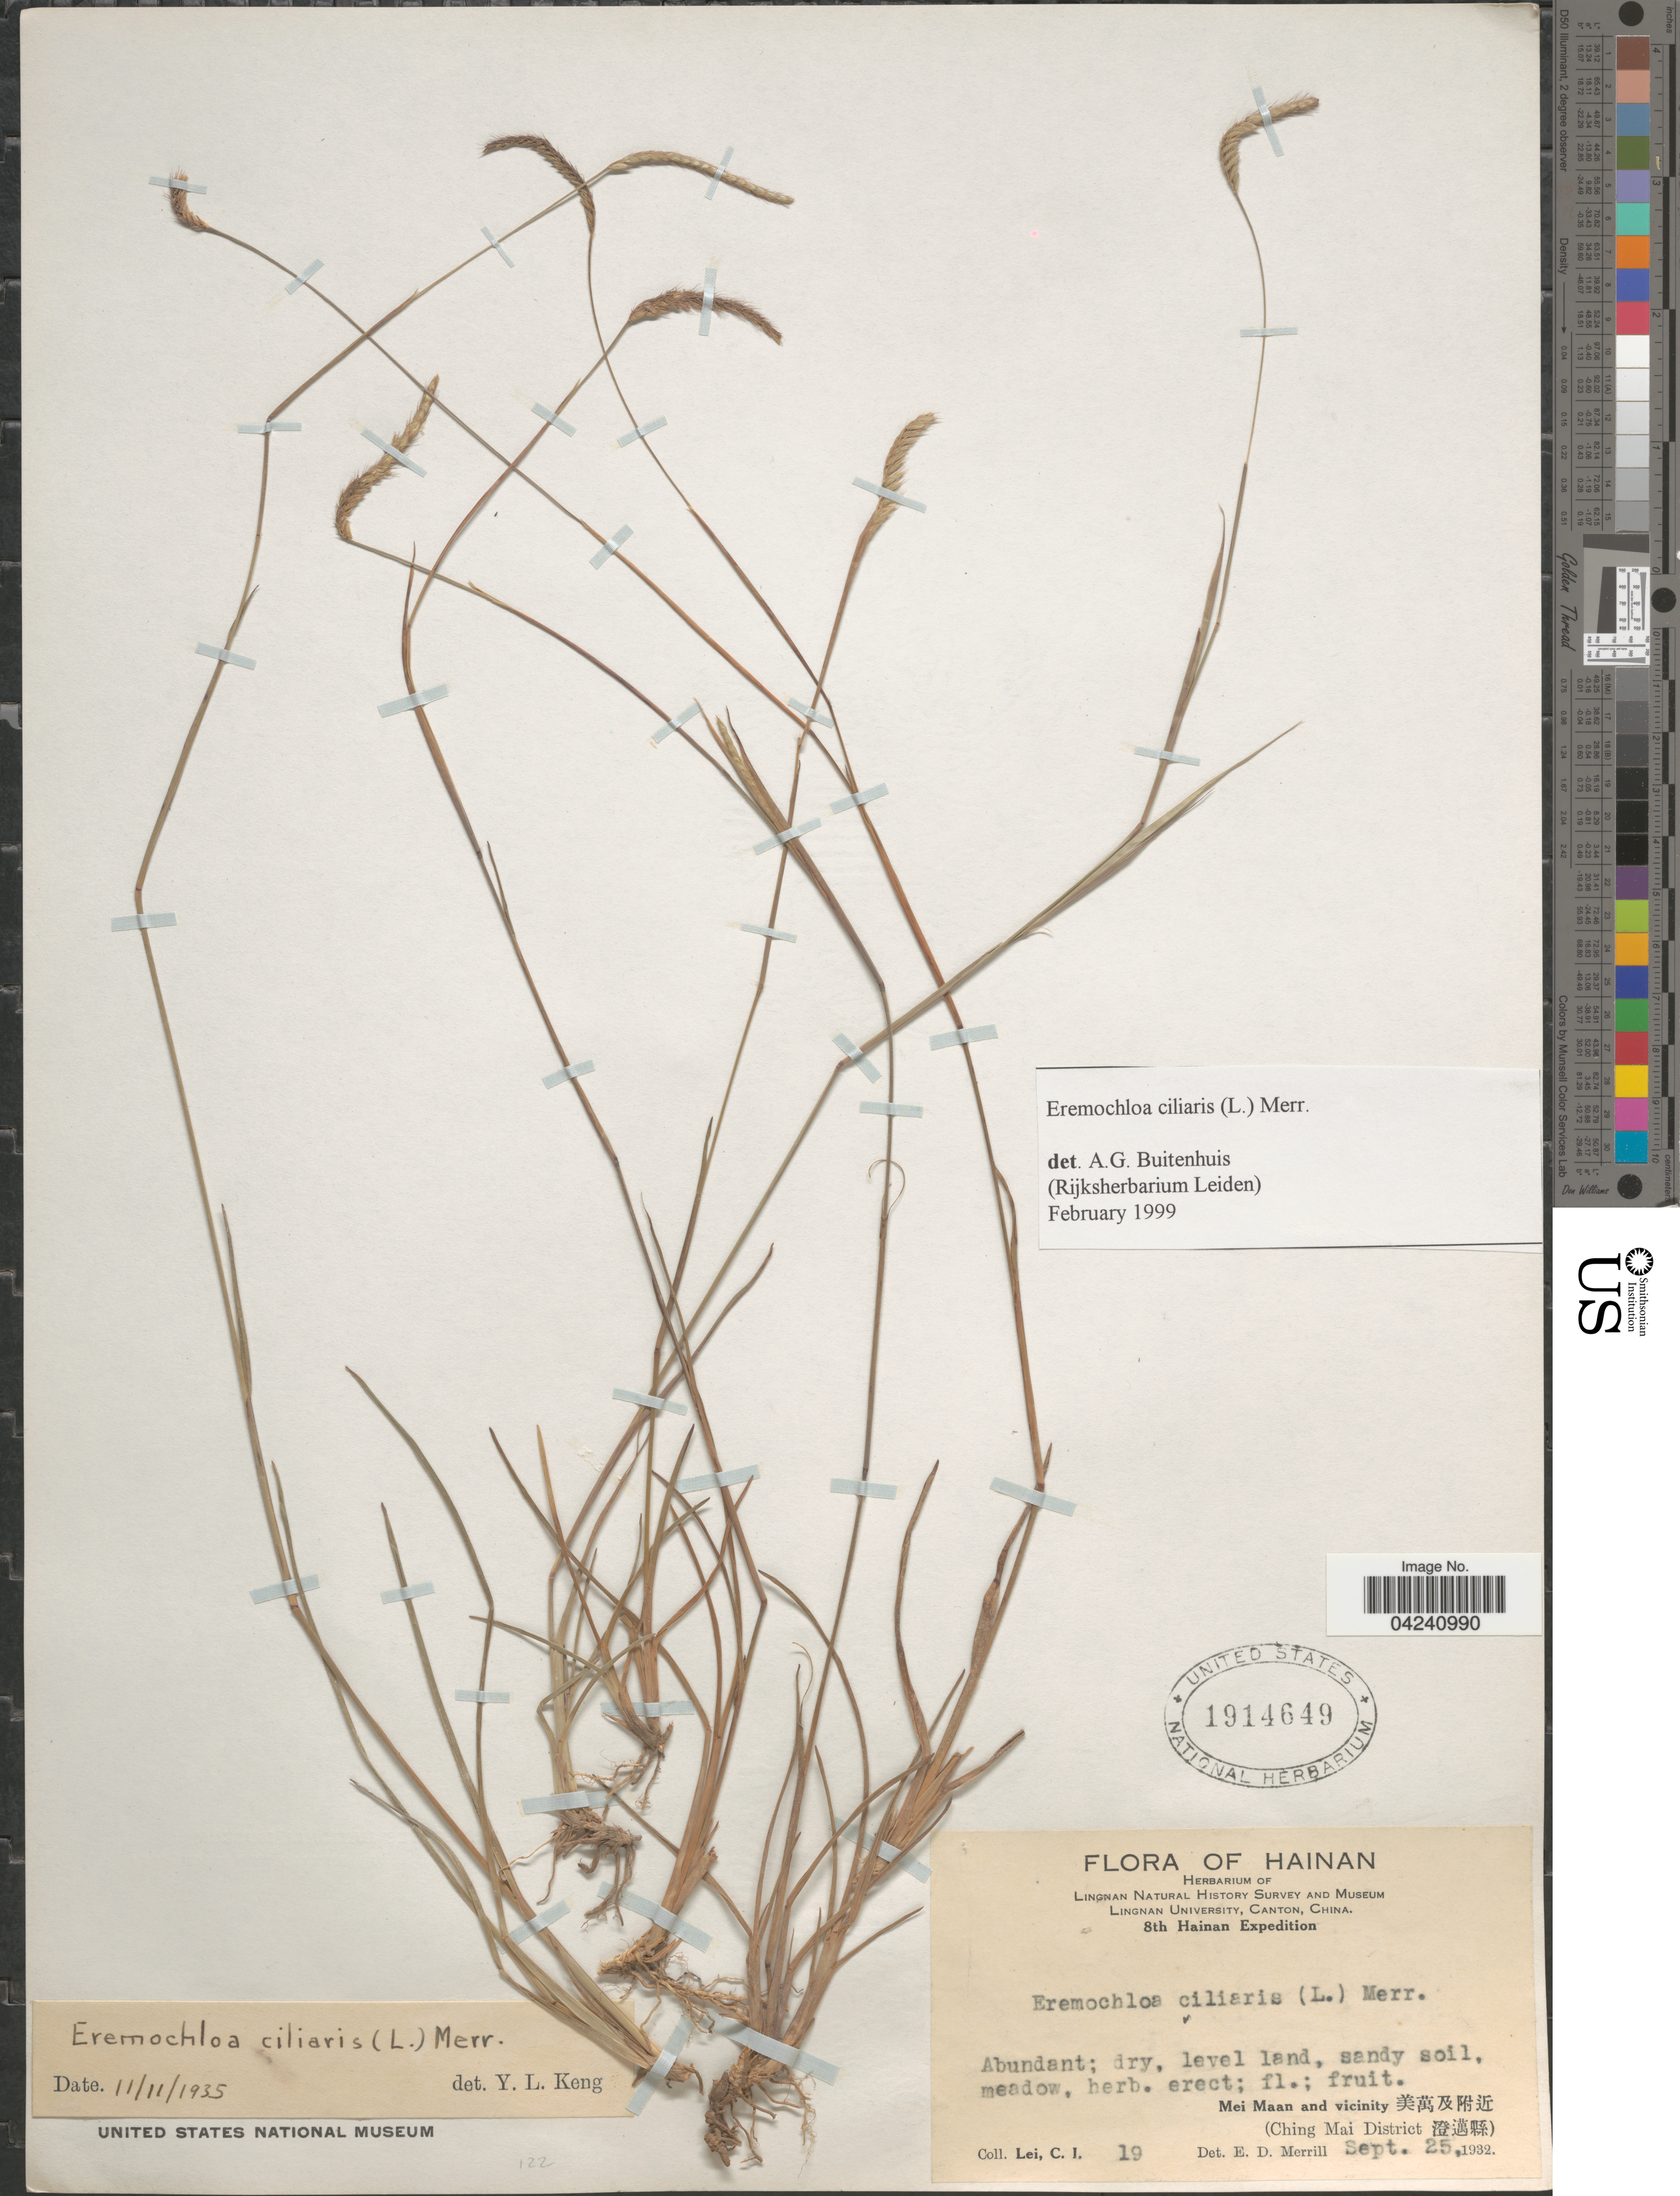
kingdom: Plantae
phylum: Tracheophyta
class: Liliopsida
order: Poales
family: Poaceae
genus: Eremochloa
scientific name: Eremochloa ciliaris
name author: (L.) Merr.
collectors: C. I. Lei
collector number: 19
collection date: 1932-09-25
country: China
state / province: Hainan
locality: Lingnan Natural History Survey and Museum. Lingnan University, Canton, China. 8th Hainan Expedition. Mei Maan and vicinity X. (Ching Mai District X).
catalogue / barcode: US 1914649